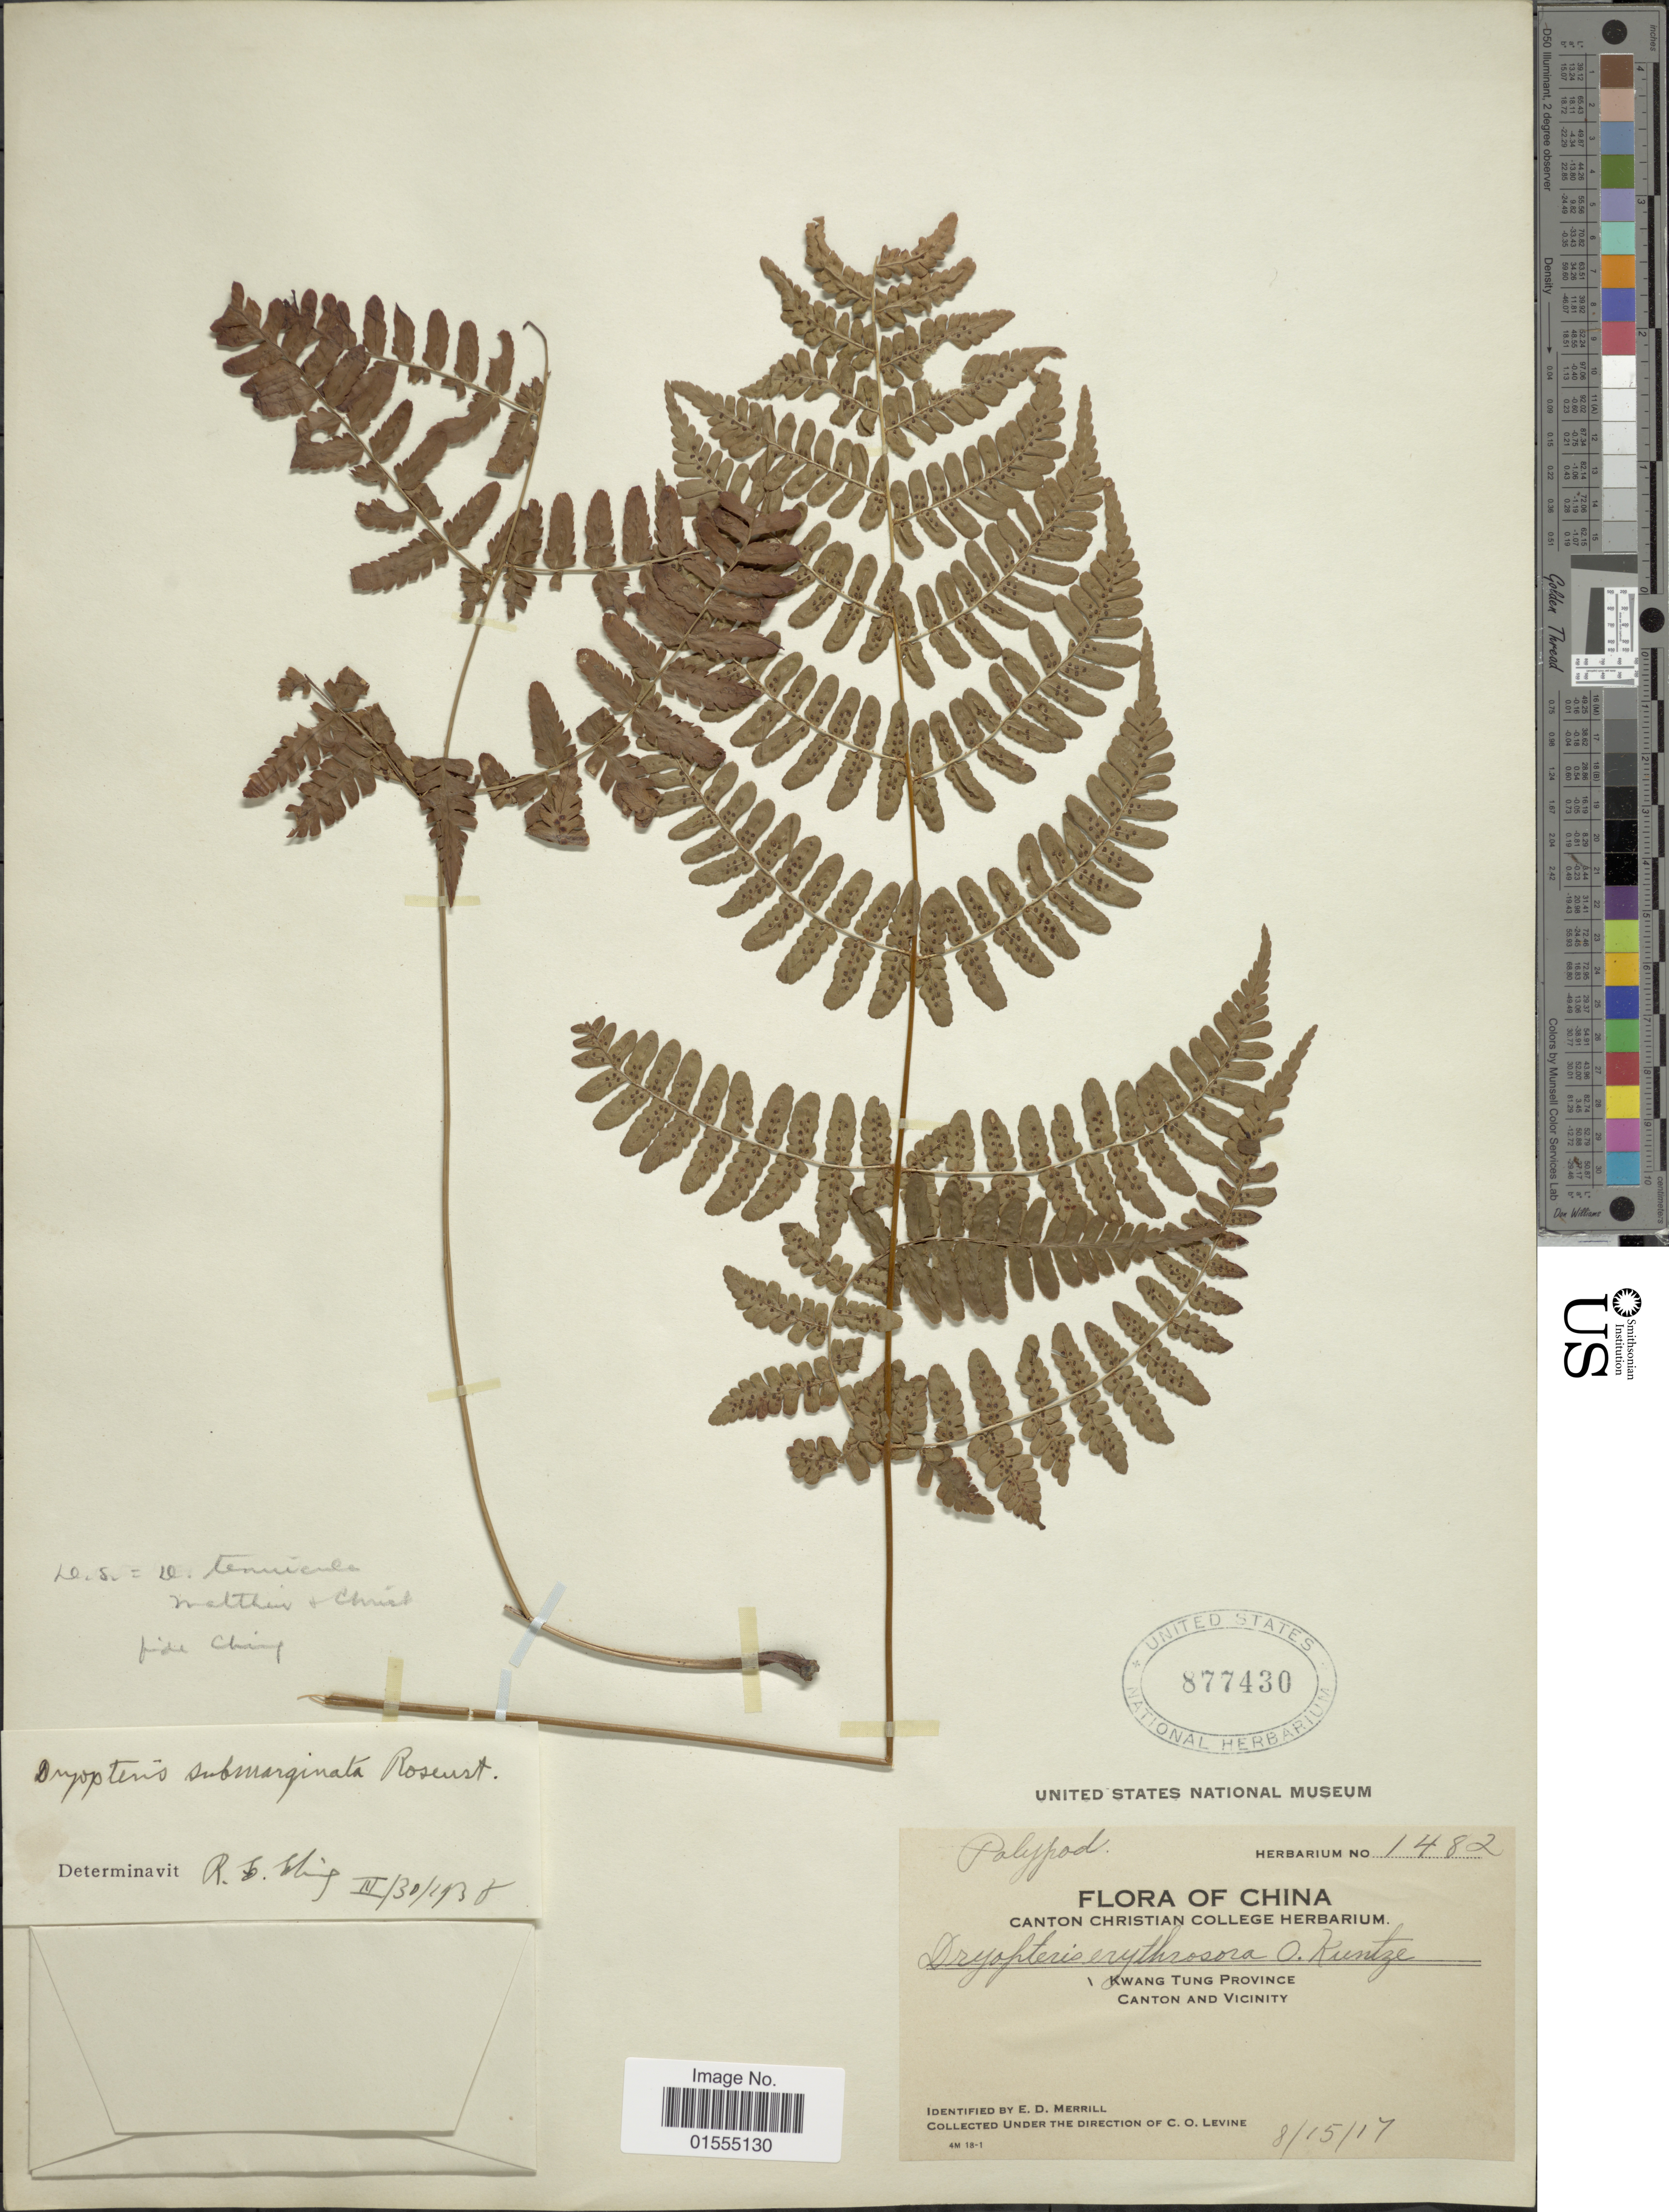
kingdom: Plantae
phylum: Tracheophyta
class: Polypodiopsida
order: Polypodiales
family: Dryopteridaceae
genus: Dryopteris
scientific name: Dryopteris tenuicula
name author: C.G. Matthew & Christ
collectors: C. O. Levine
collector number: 1482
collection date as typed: Transcribed d/m/y: 15/8/17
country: China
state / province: Guangdong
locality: Kwang Tung Province Canton and Vicinity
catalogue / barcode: US 877430